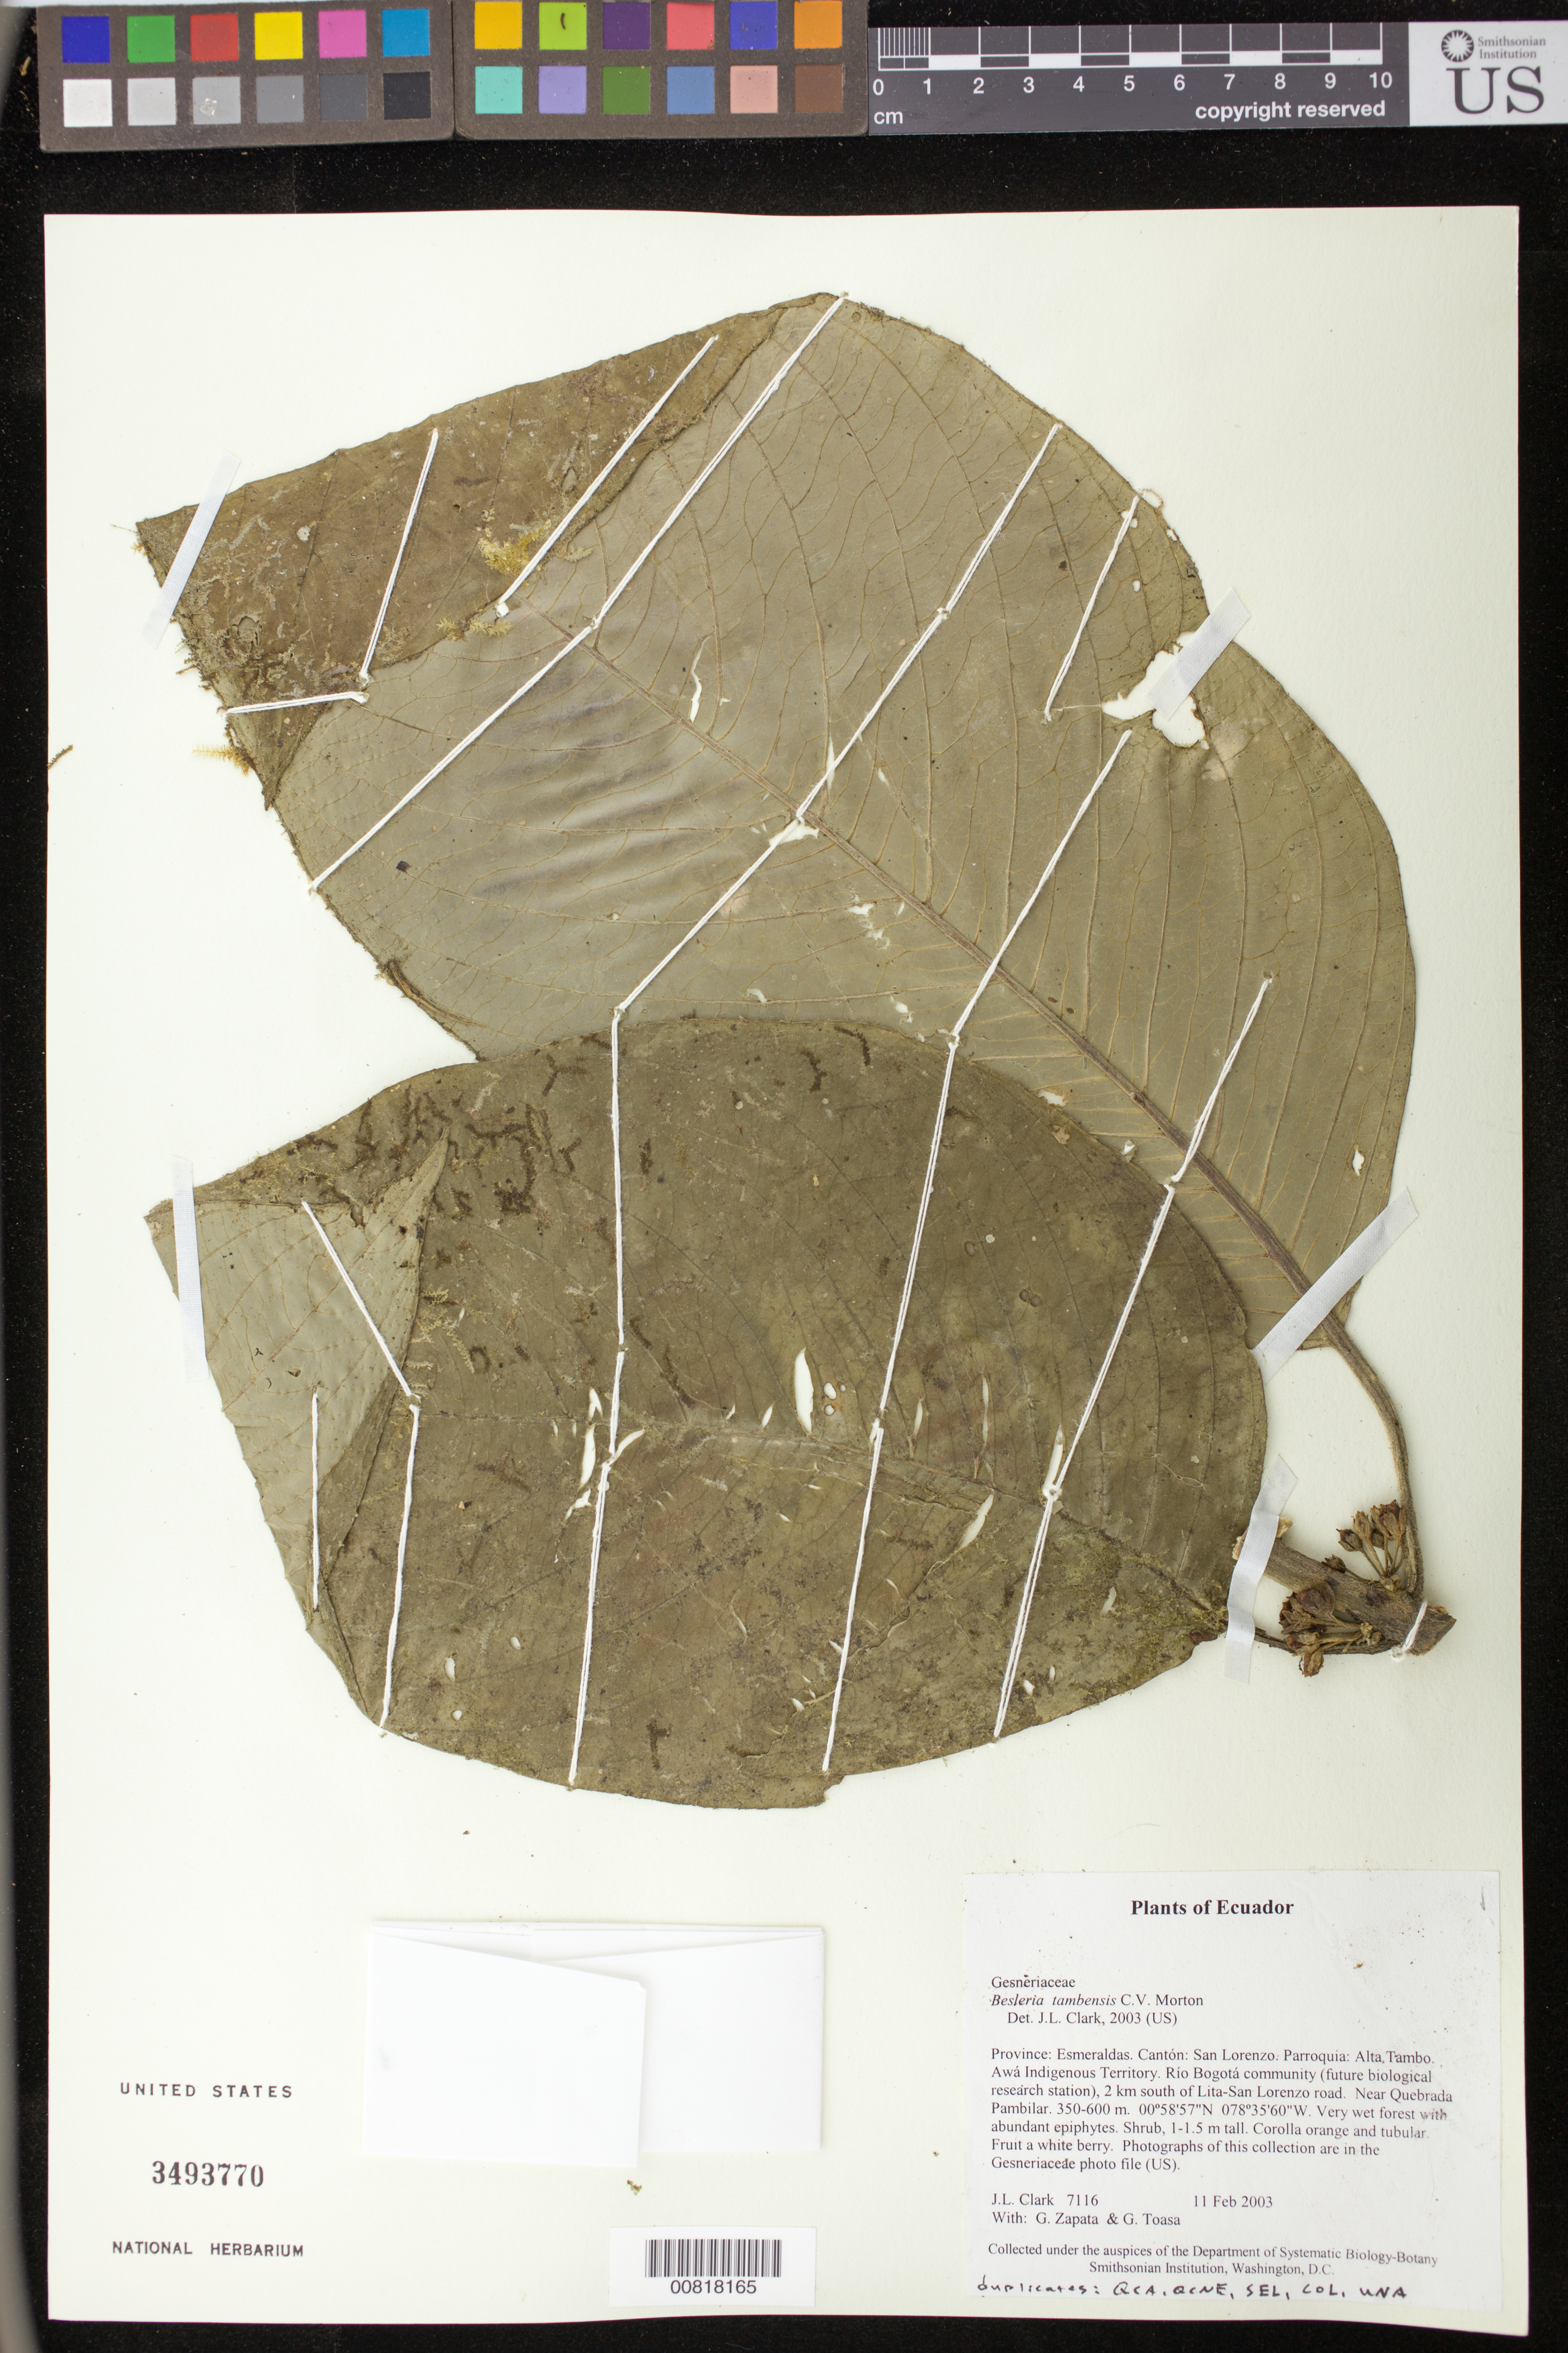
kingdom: Plantae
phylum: Tracheophyta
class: Magnoliopsida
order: Lamiales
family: Gesneriaceae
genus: Besleria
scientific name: Besleria tambensis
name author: C.V. Morton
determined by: Clark, J. L., (SEL), The Marie Selby Botanical Garden (UNITED STATES)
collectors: J. L. Clark, G. Zapata & G. Toasa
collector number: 7116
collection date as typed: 11 Feb 2003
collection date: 2003-02-11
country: Ecuador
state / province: Esmeraldas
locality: San Lorenzo. Parroquia: Alta Tambo. Awá Indigenous Territory. Río Bogotá community (future biological research station), 2 km south of Lita-San Lorenzo road. Near Quebrada Pambilar.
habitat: Very wet forest with abundant epiphytes.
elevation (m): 350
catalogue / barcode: US 3493770